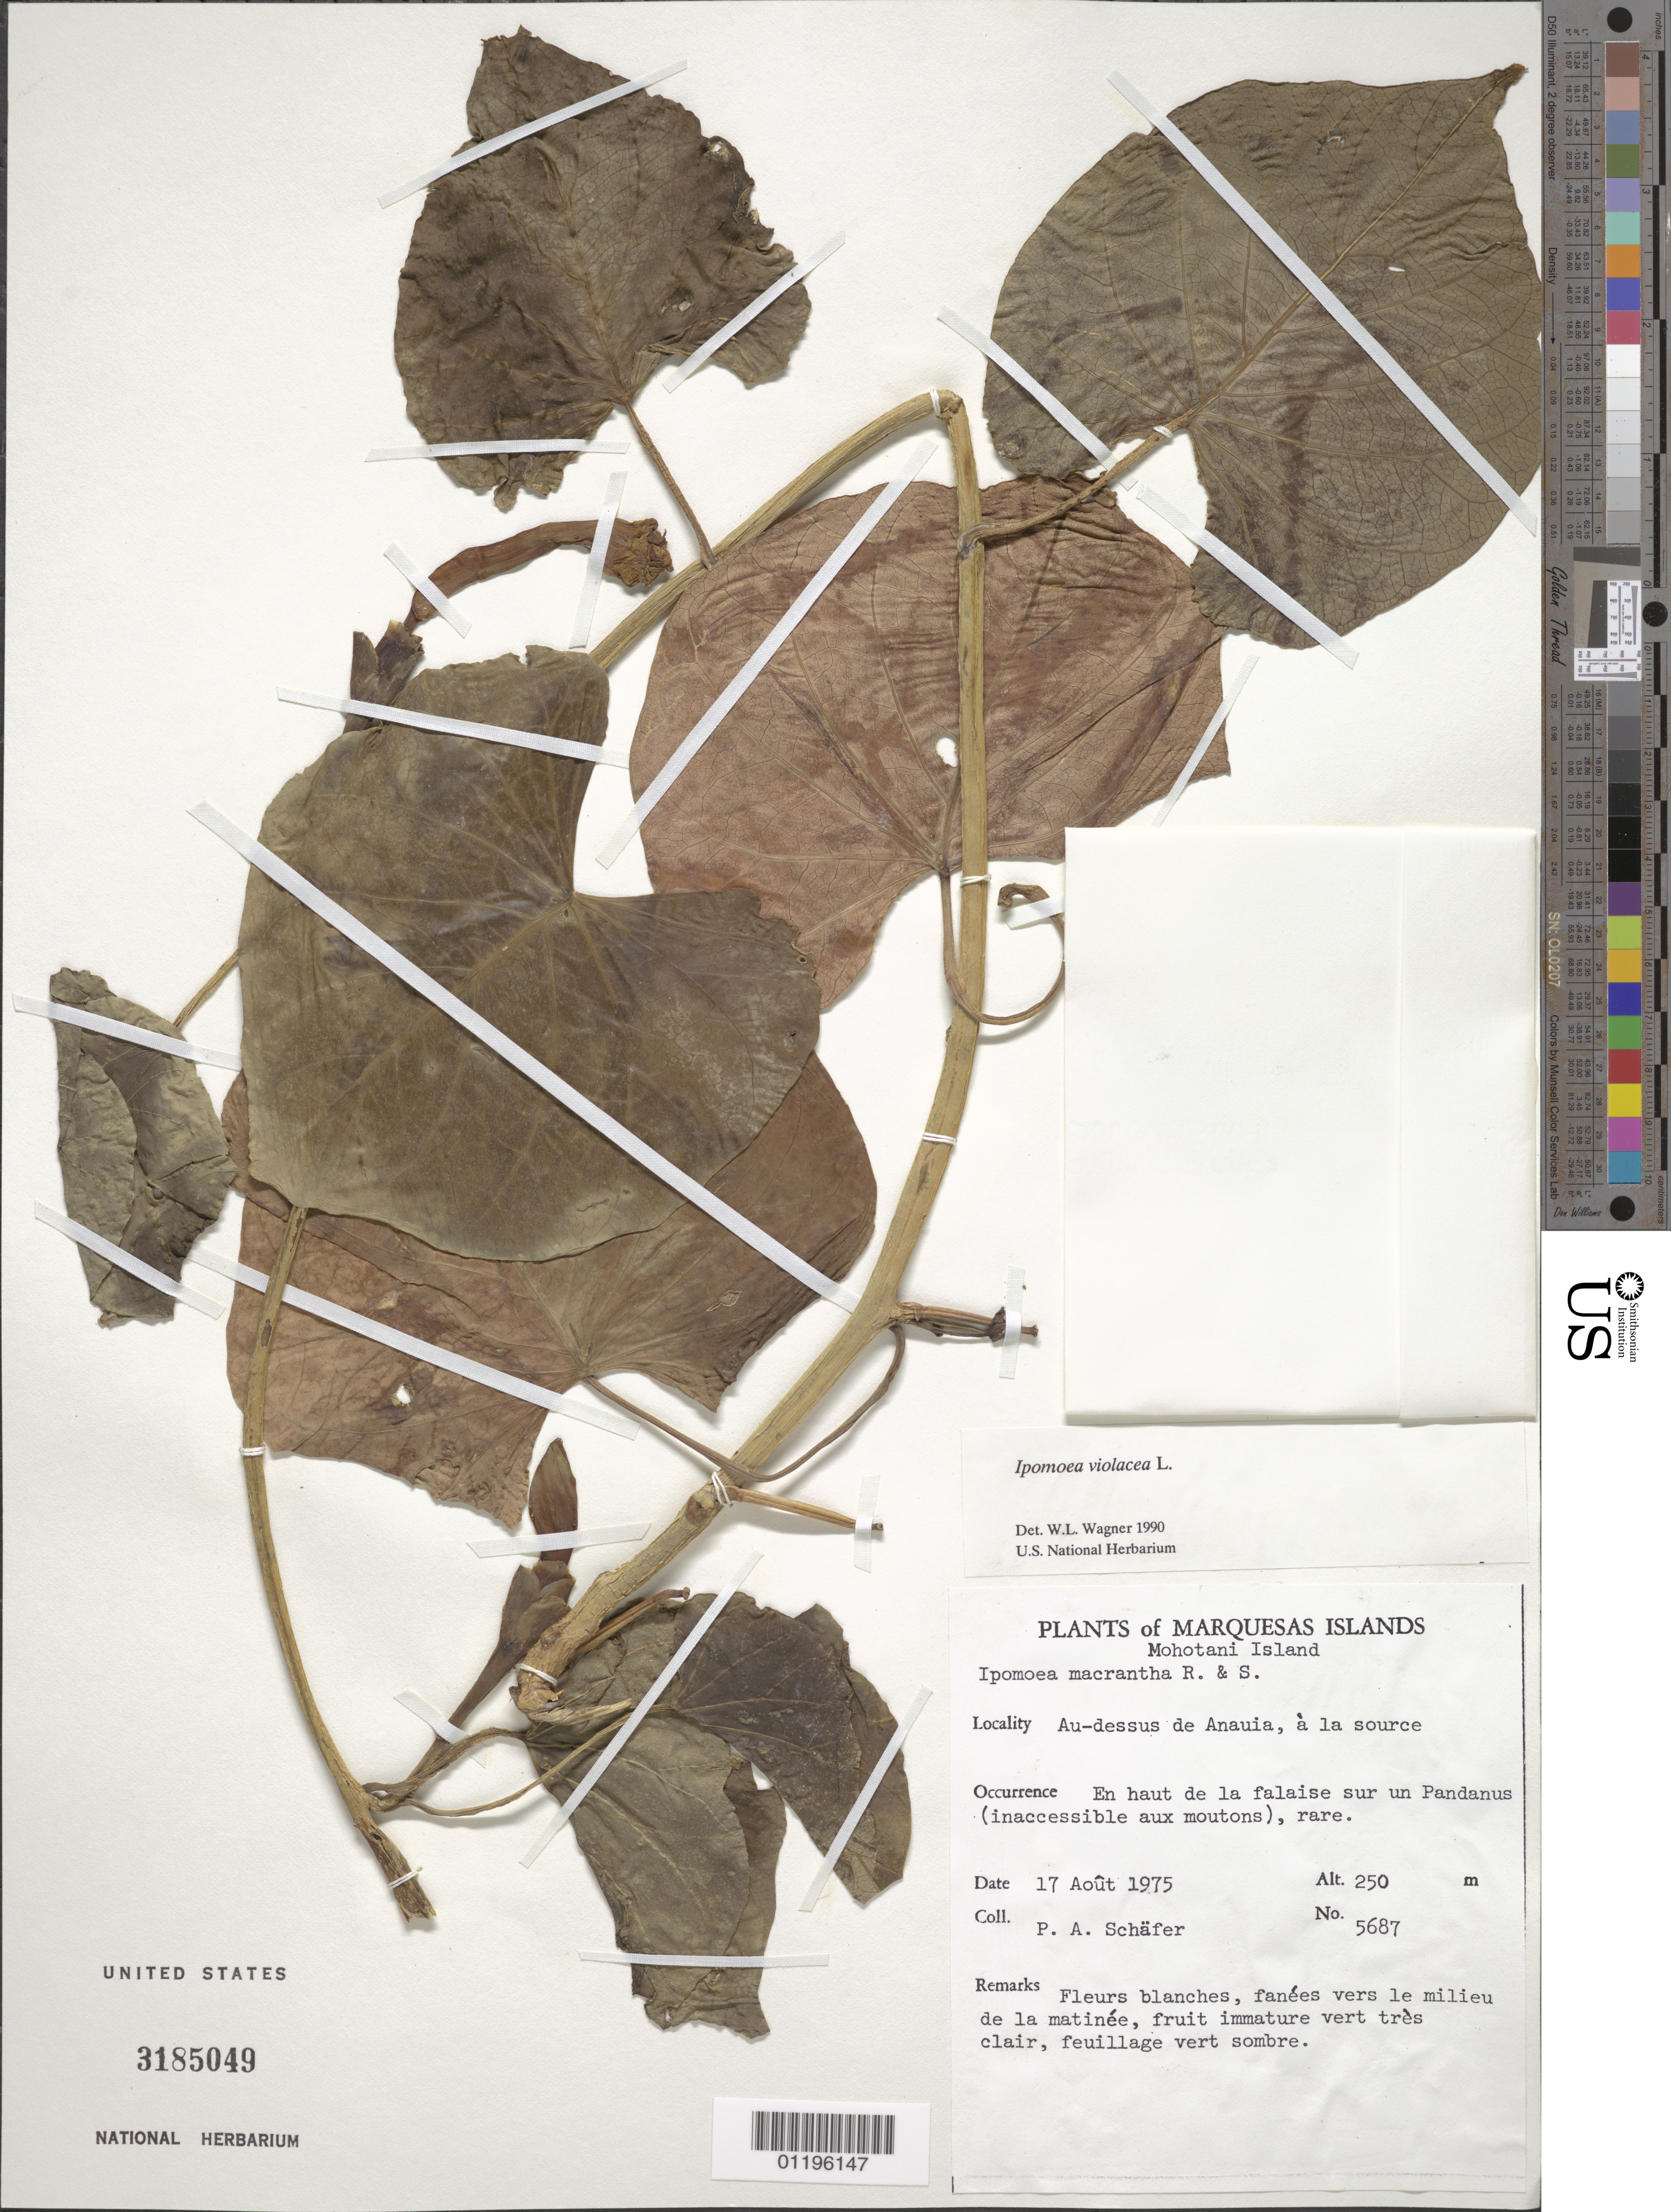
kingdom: Plantae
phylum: Tracheophyta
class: Magnoliopsida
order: Solanales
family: Convolvulaceae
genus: Ipomoea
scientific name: Ipomoea violacea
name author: L.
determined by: Wagner, W. L., (BOT), Smithsonian Institution - National Museum of Natural History (UNITED STATES)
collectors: P. A. Schäfer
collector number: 5687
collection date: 1975-08-17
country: French Polynesia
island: Mohotani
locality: au-dessus de Anauia, à la source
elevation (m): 250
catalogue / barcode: US 3185049